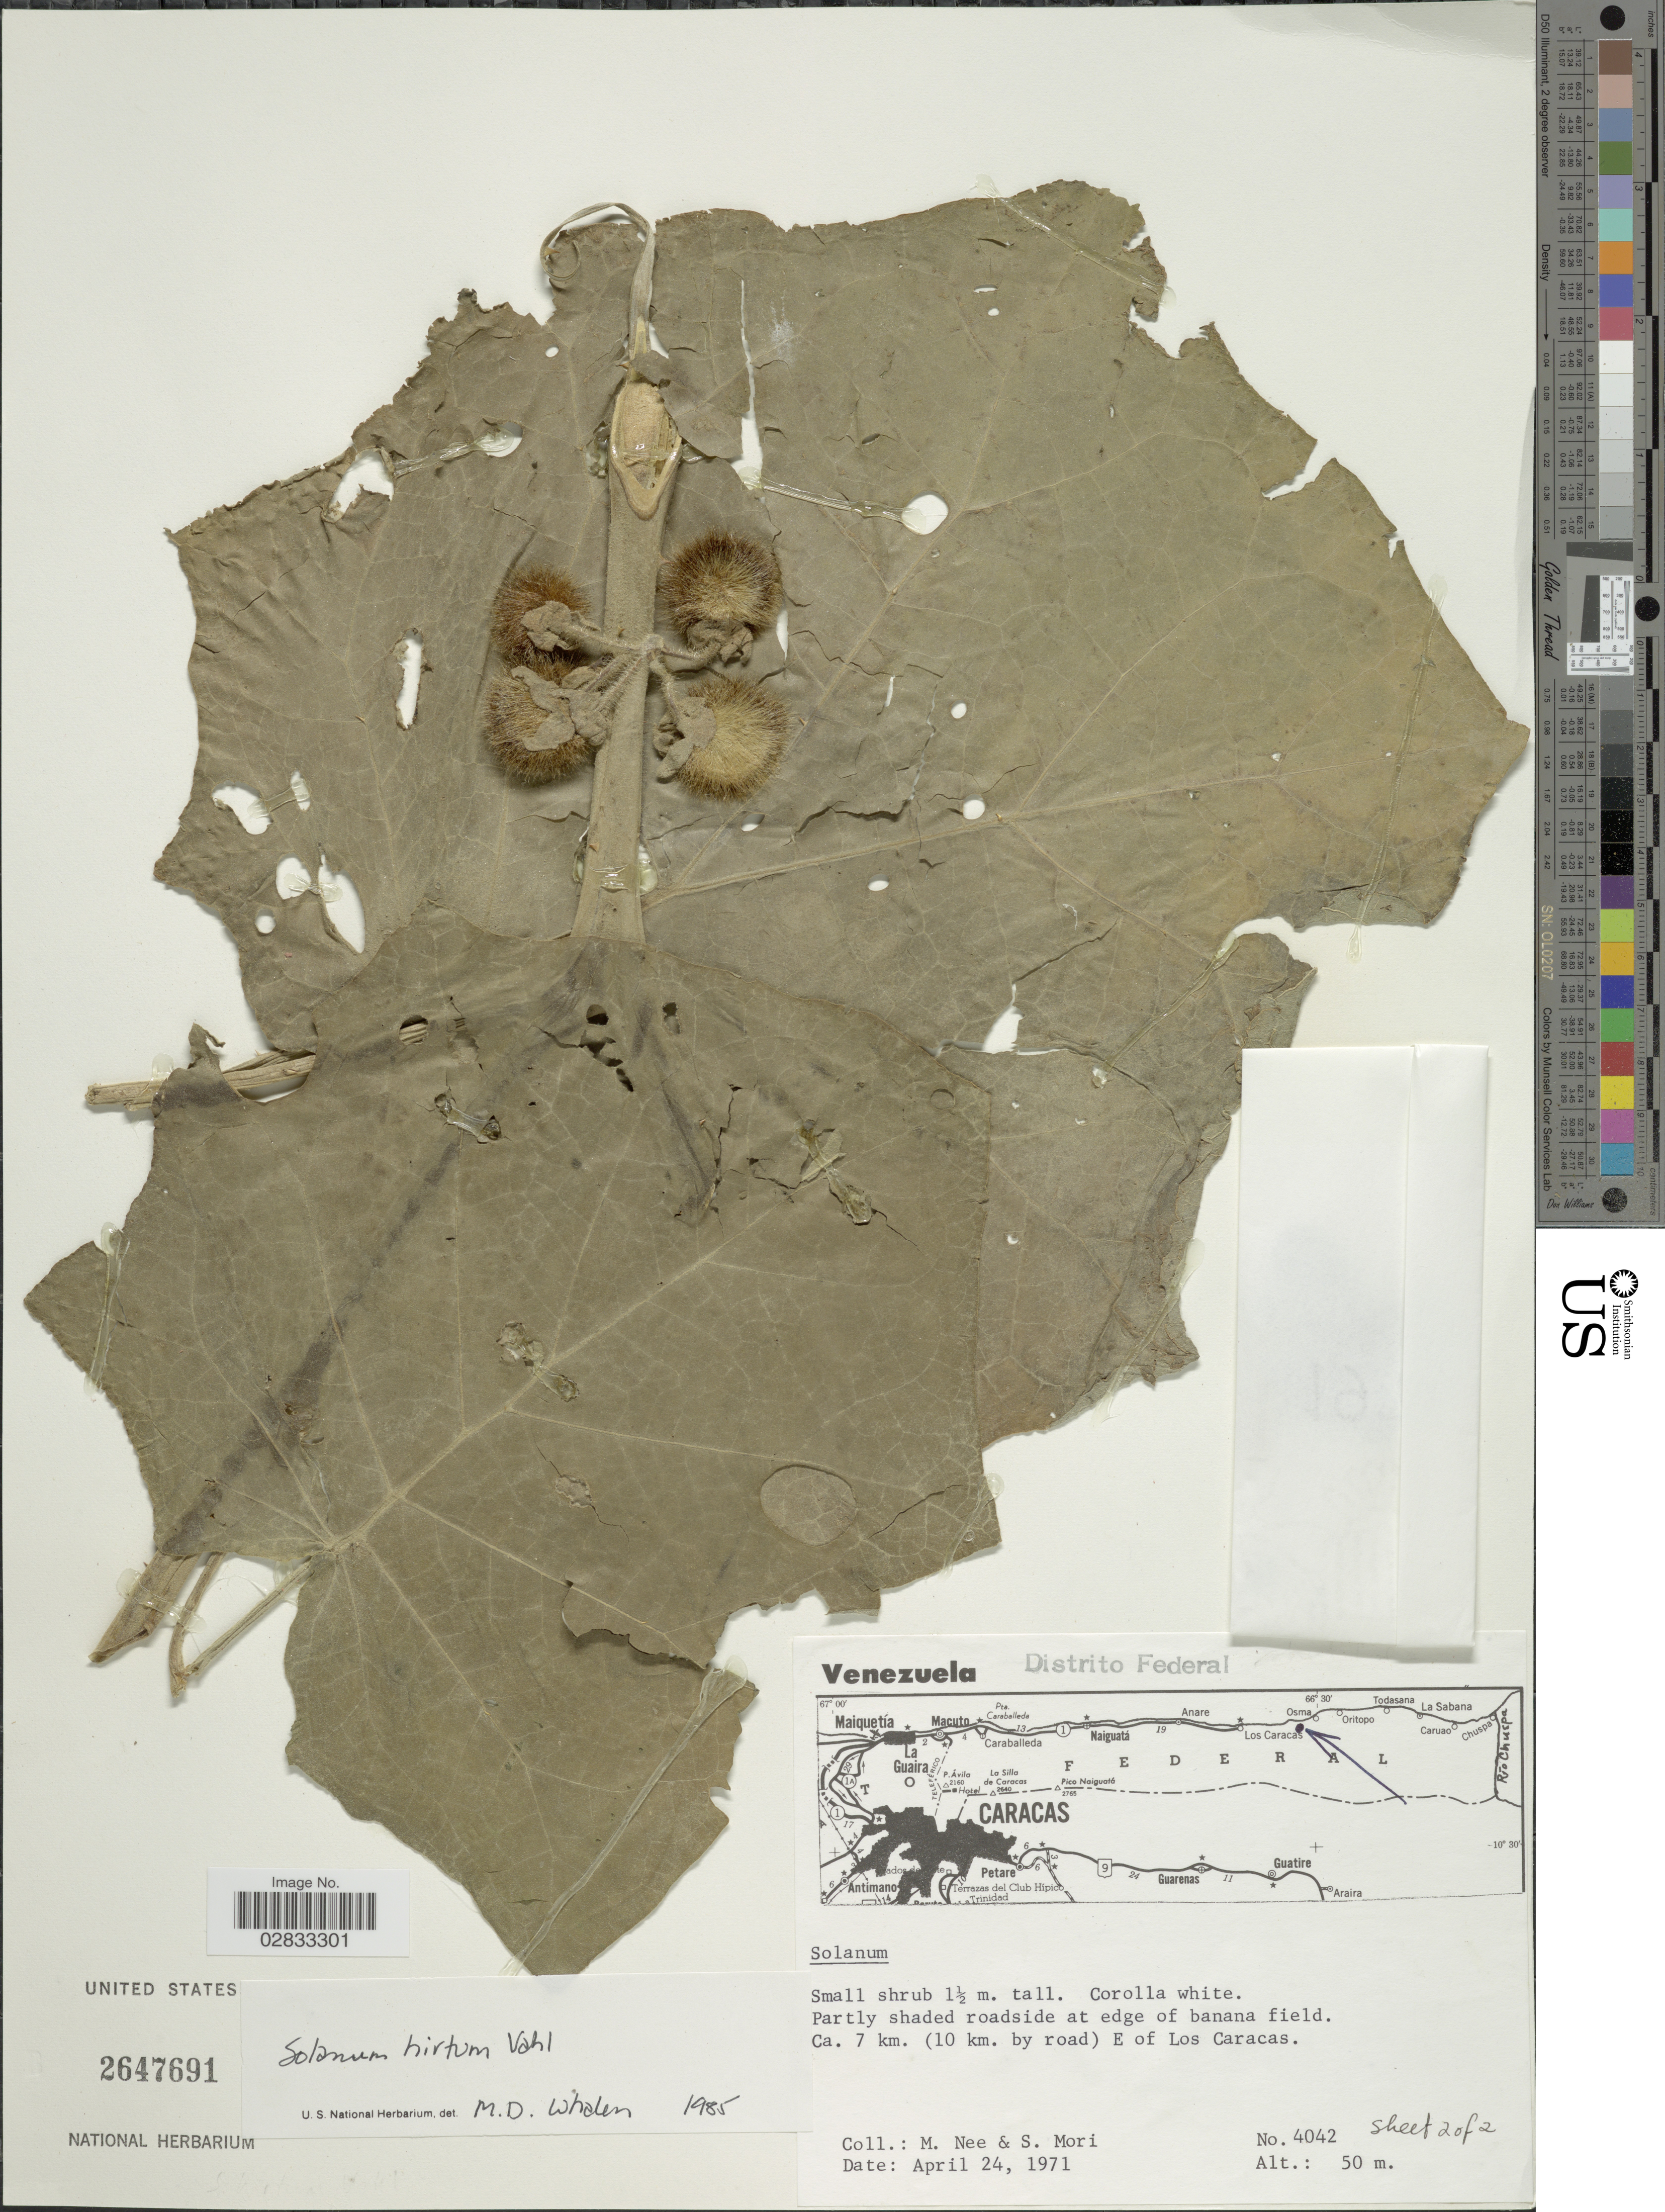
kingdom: Plantae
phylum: Tracheophyta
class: Magnoliopsida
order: Solanales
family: Solanaceae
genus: Solanum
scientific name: Solanum hirtum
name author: Vahl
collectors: M. Nee & S. Mori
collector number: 4042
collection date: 1971-04-24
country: Venezuela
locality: Distrito Federal, Ca. 7 km. (10 km. by road) E of Los Caracas.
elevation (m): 50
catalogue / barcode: US 2647691